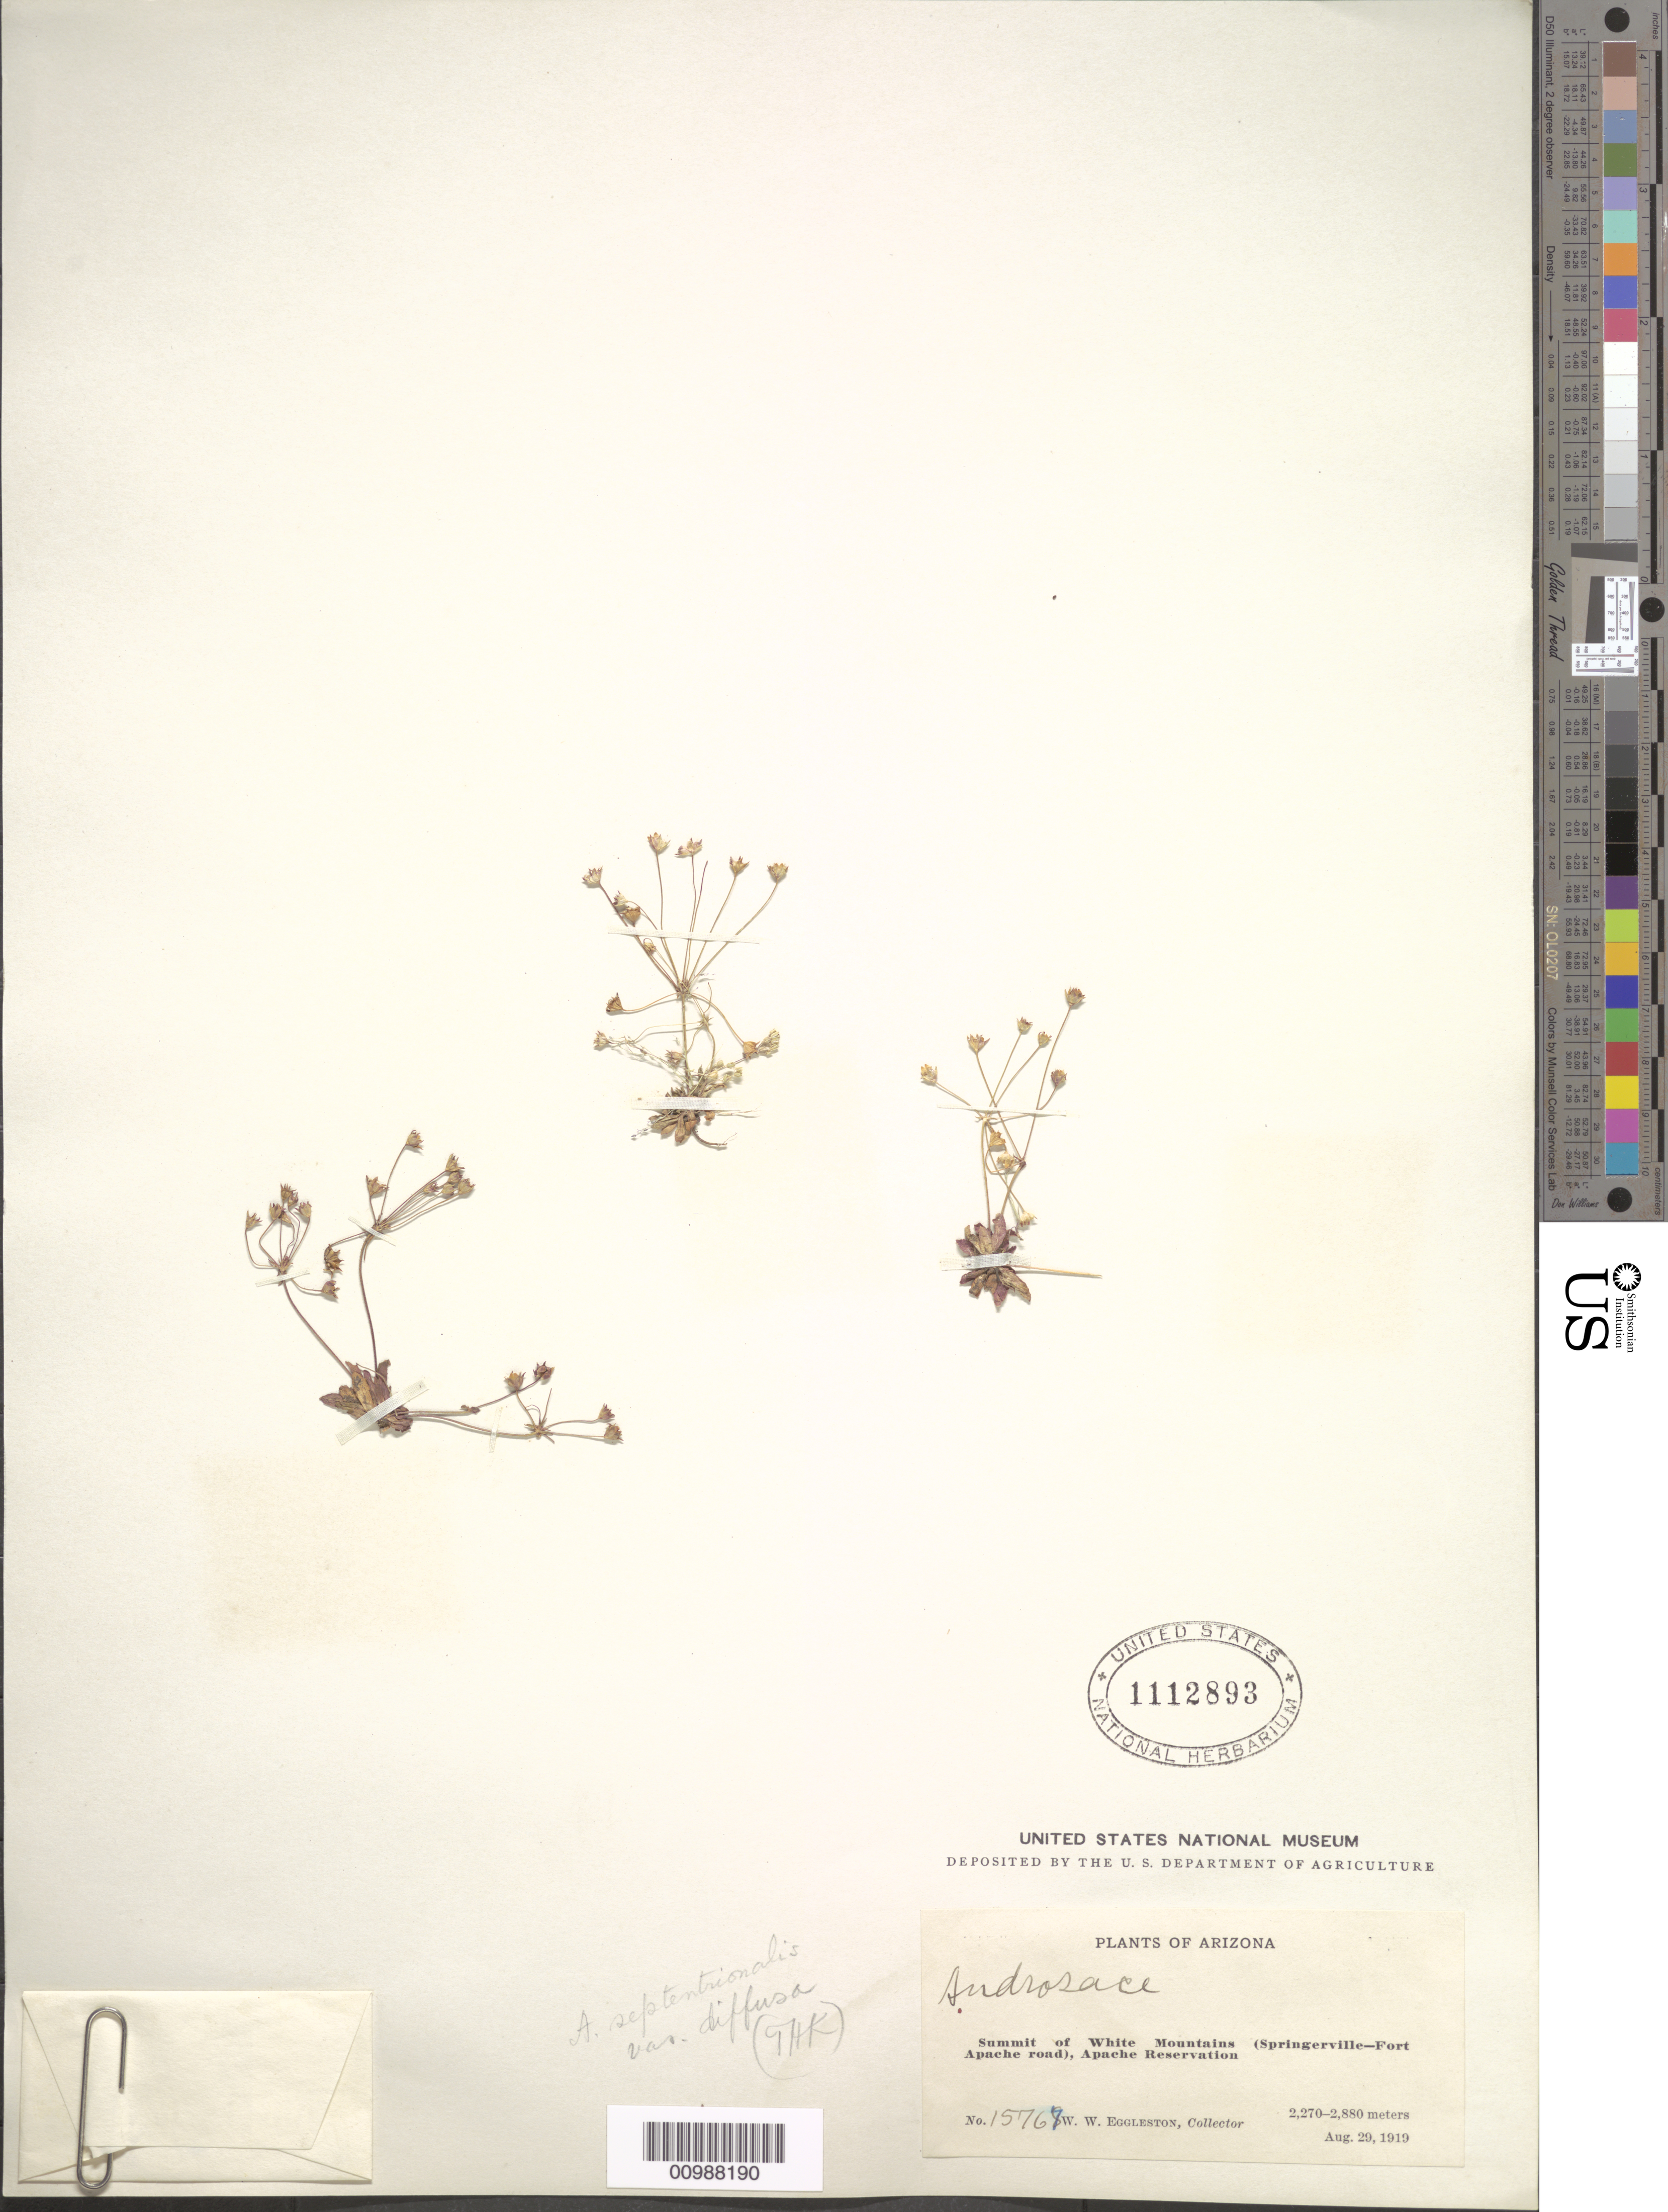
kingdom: Plantae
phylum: Tracheophyta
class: Magnoliopsida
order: Ericales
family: Primulaceae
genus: Androsace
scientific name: Androsace septentrionalis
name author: L.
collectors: W. W. Eggleston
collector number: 15767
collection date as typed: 29 Aug 1919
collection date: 1919-08-29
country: United States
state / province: Arizona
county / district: Navajo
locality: Summit of White Mountains (Springerville-- Fort Apache road), Apache Reservation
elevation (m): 2270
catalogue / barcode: US 1112893